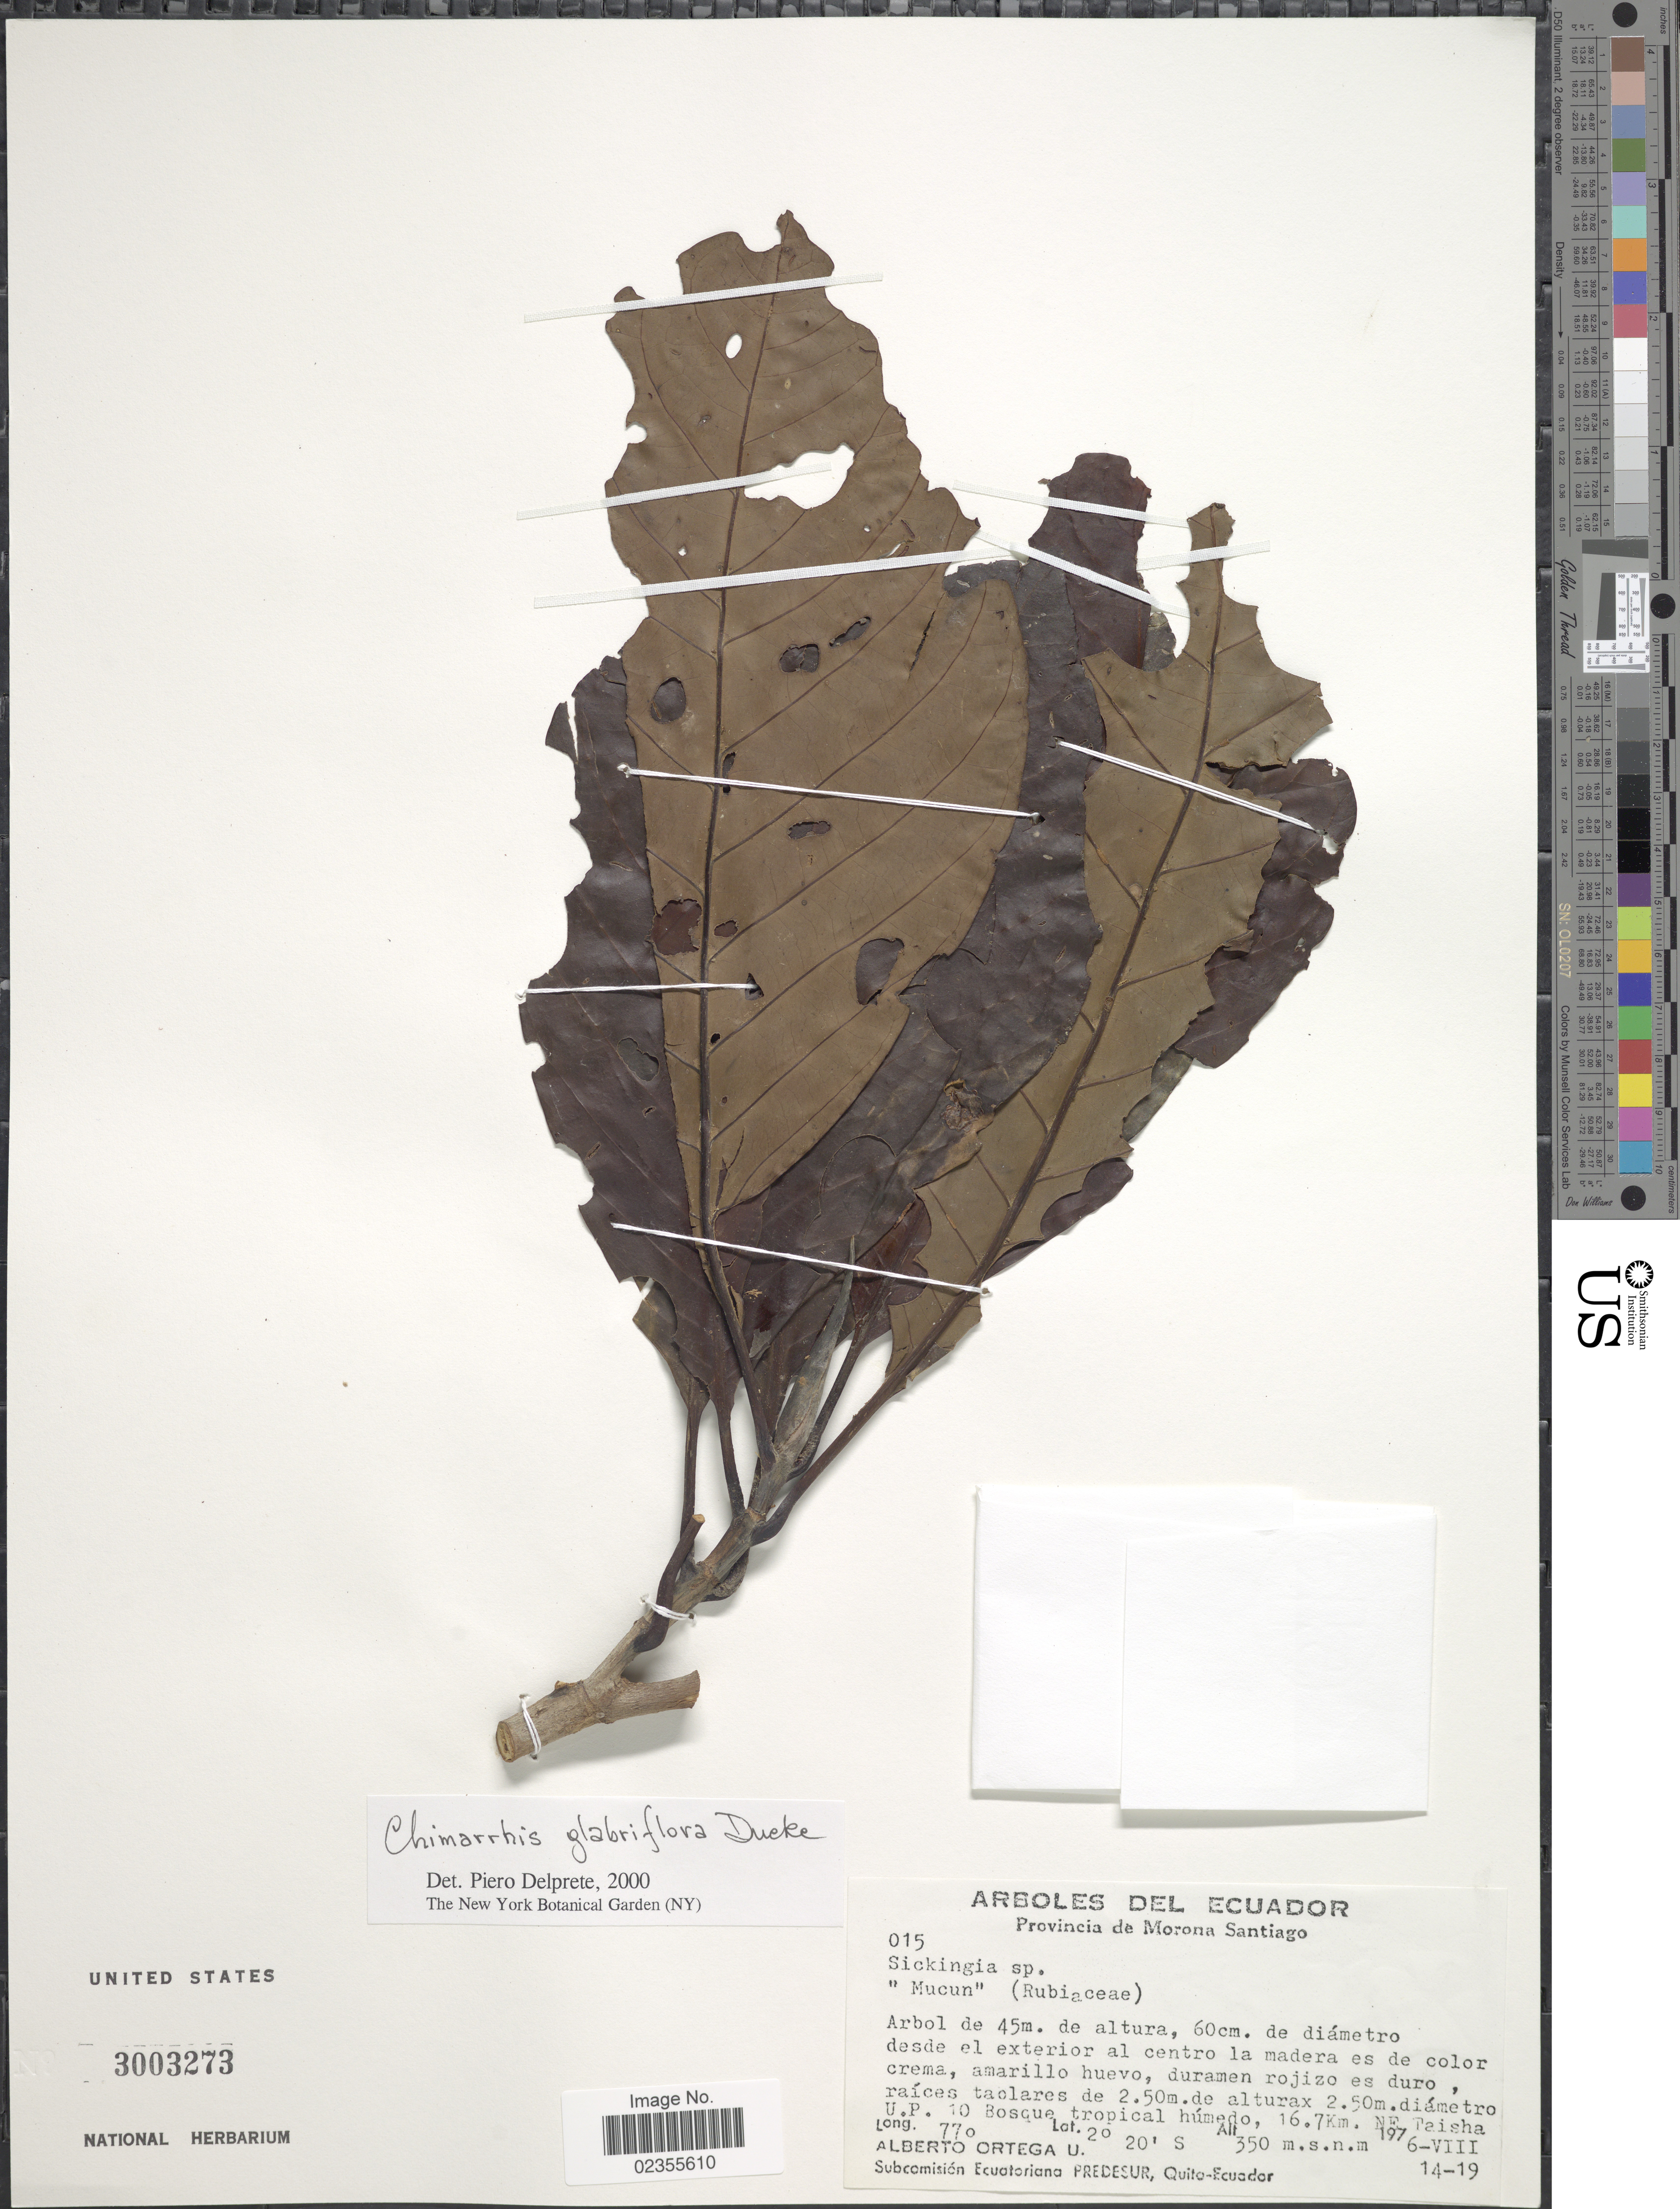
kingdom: Plantae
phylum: Tracheophyta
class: Magnoliopsida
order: Gentianales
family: Rubiaceae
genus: Chimarrhis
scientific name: Chimarrhis glabriflora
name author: Ducke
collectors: A. T. Ortega U.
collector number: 015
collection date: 1976-08-14/1976-08-19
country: Ecuador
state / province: Morona-Santiago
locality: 16.7 km NE Taisha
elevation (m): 350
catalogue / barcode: US 3003273